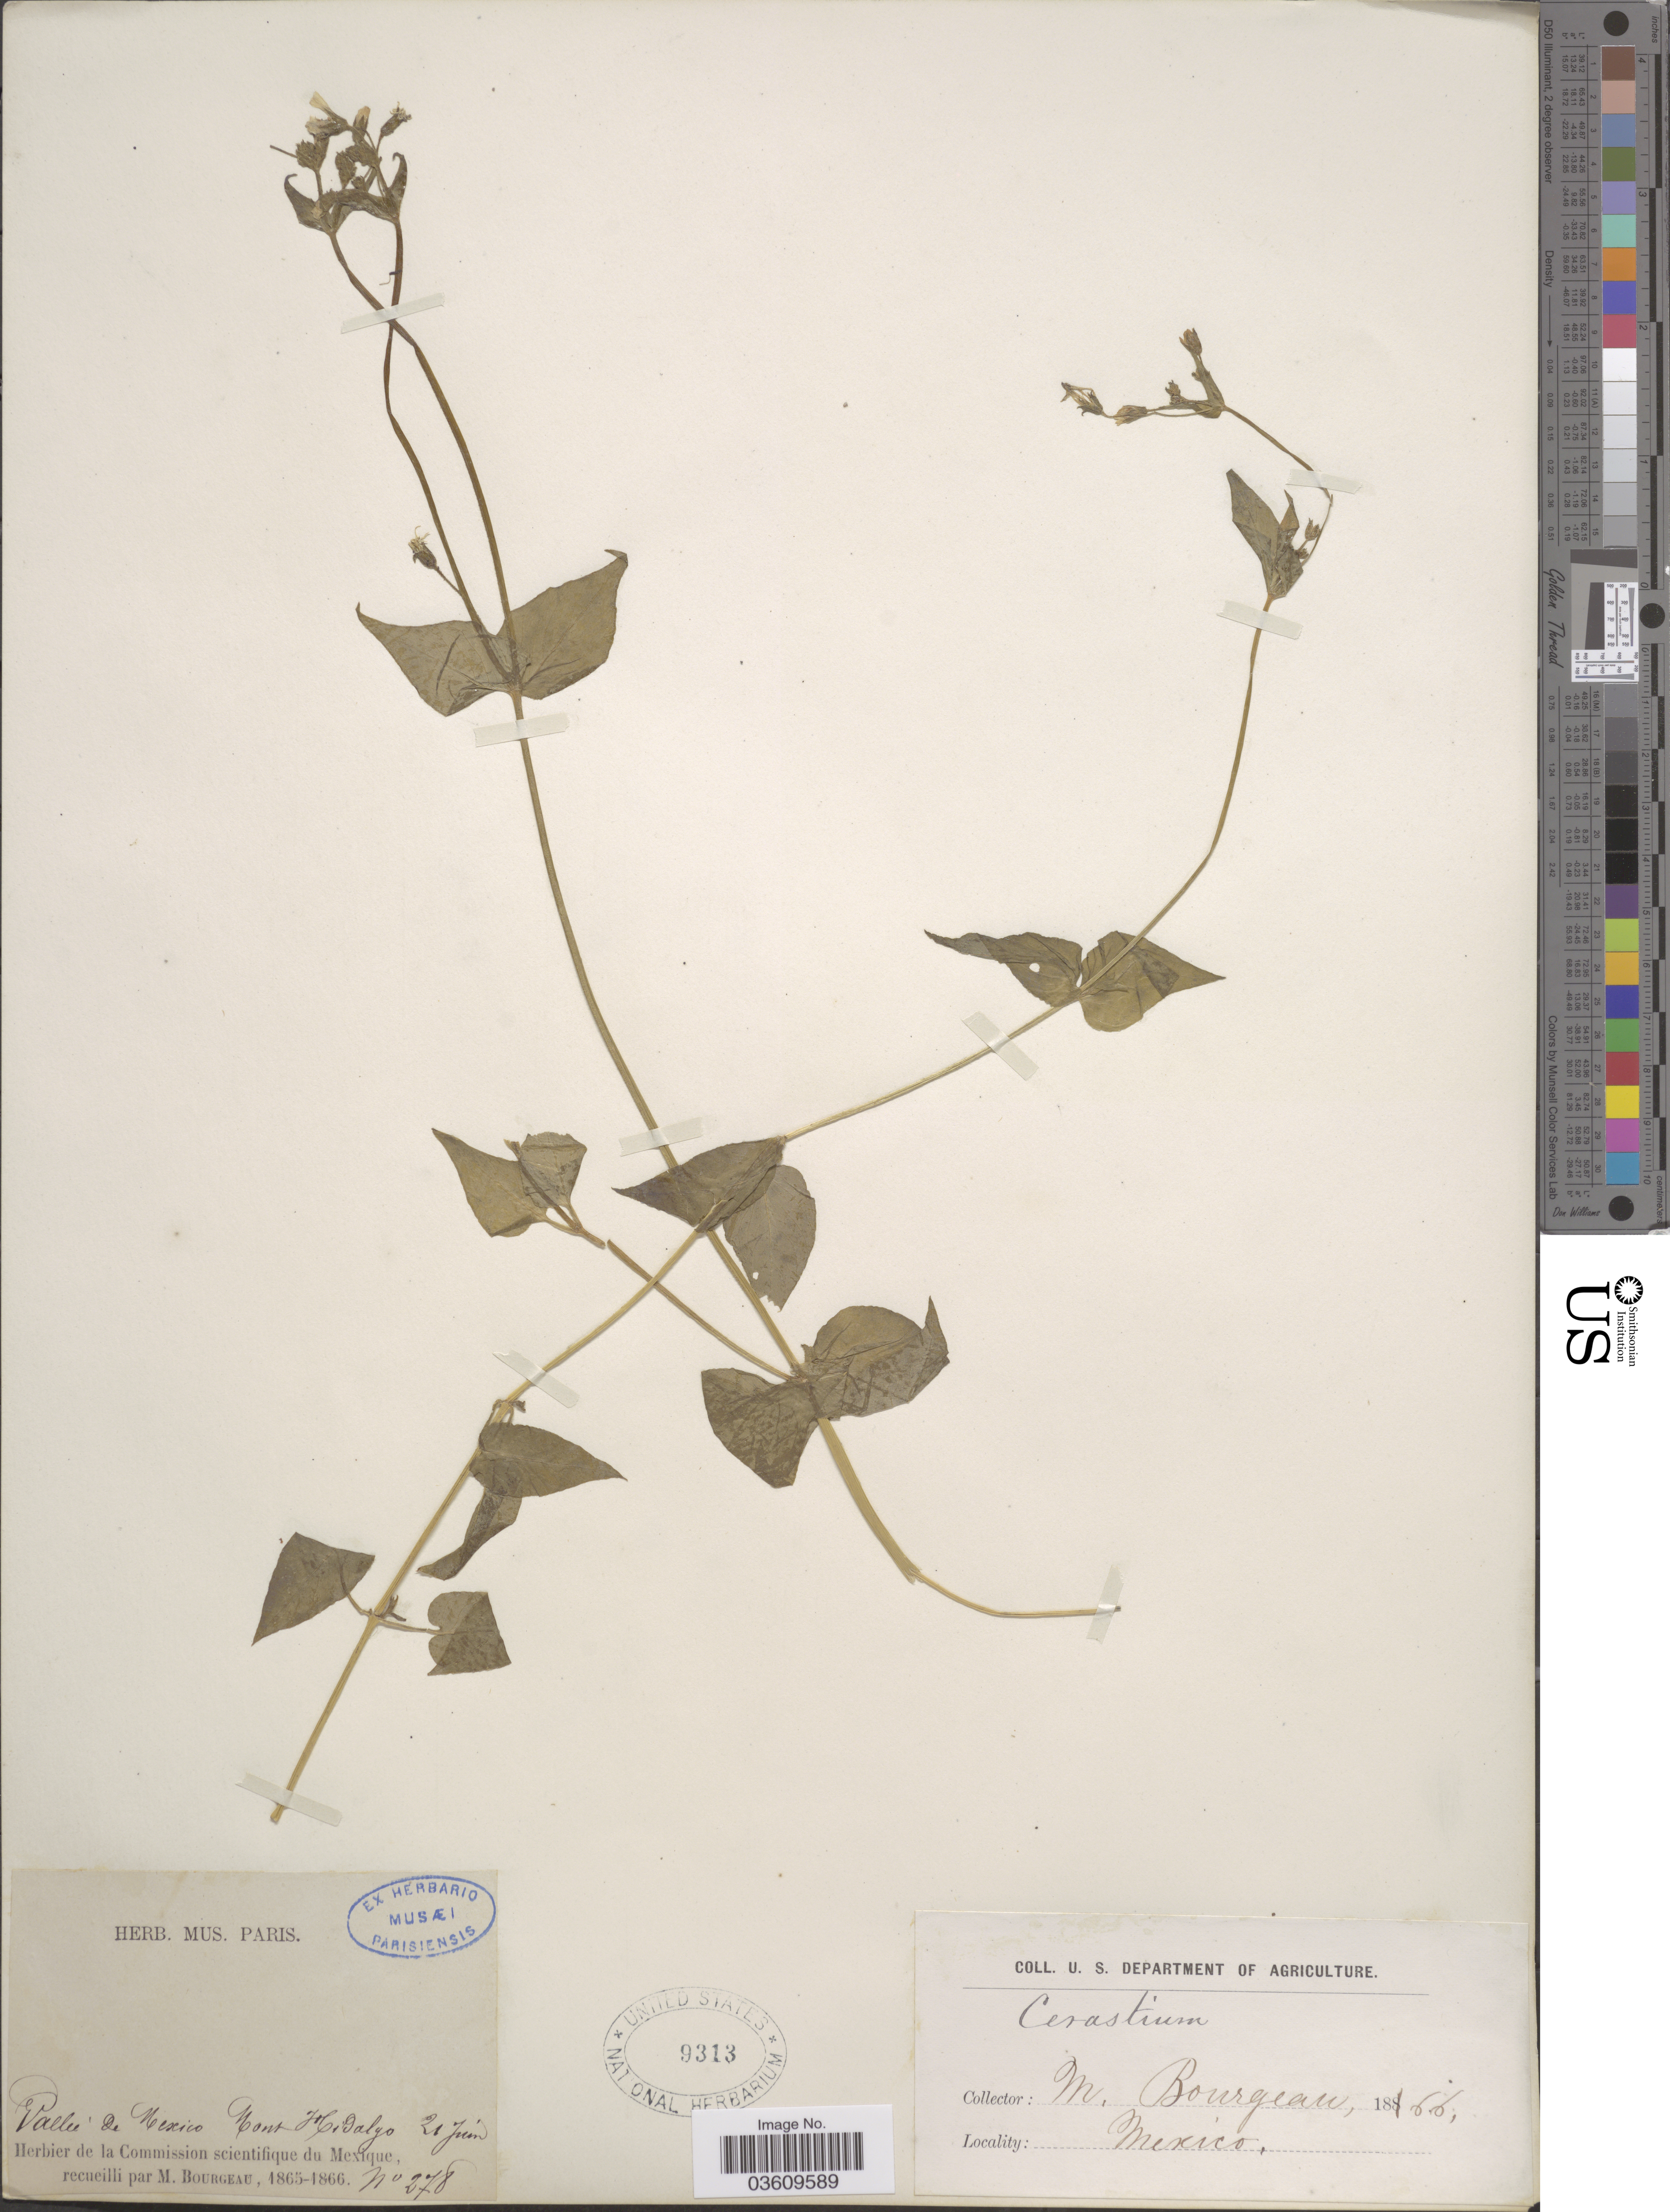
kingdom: Plantae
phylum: Tracheophyta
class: Magnoliopsida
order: Caryophyllales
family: Caryophyllaceae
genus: Stellaria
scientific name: Stellaria cuspidata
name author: Willd. ex Schltdl.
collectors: M. Bourgeau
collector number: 278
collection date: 1866-06-21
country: Mexico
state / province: Hidalgo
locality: Vallée de Mexico Mont Hidalgo.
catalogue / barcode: US 9313